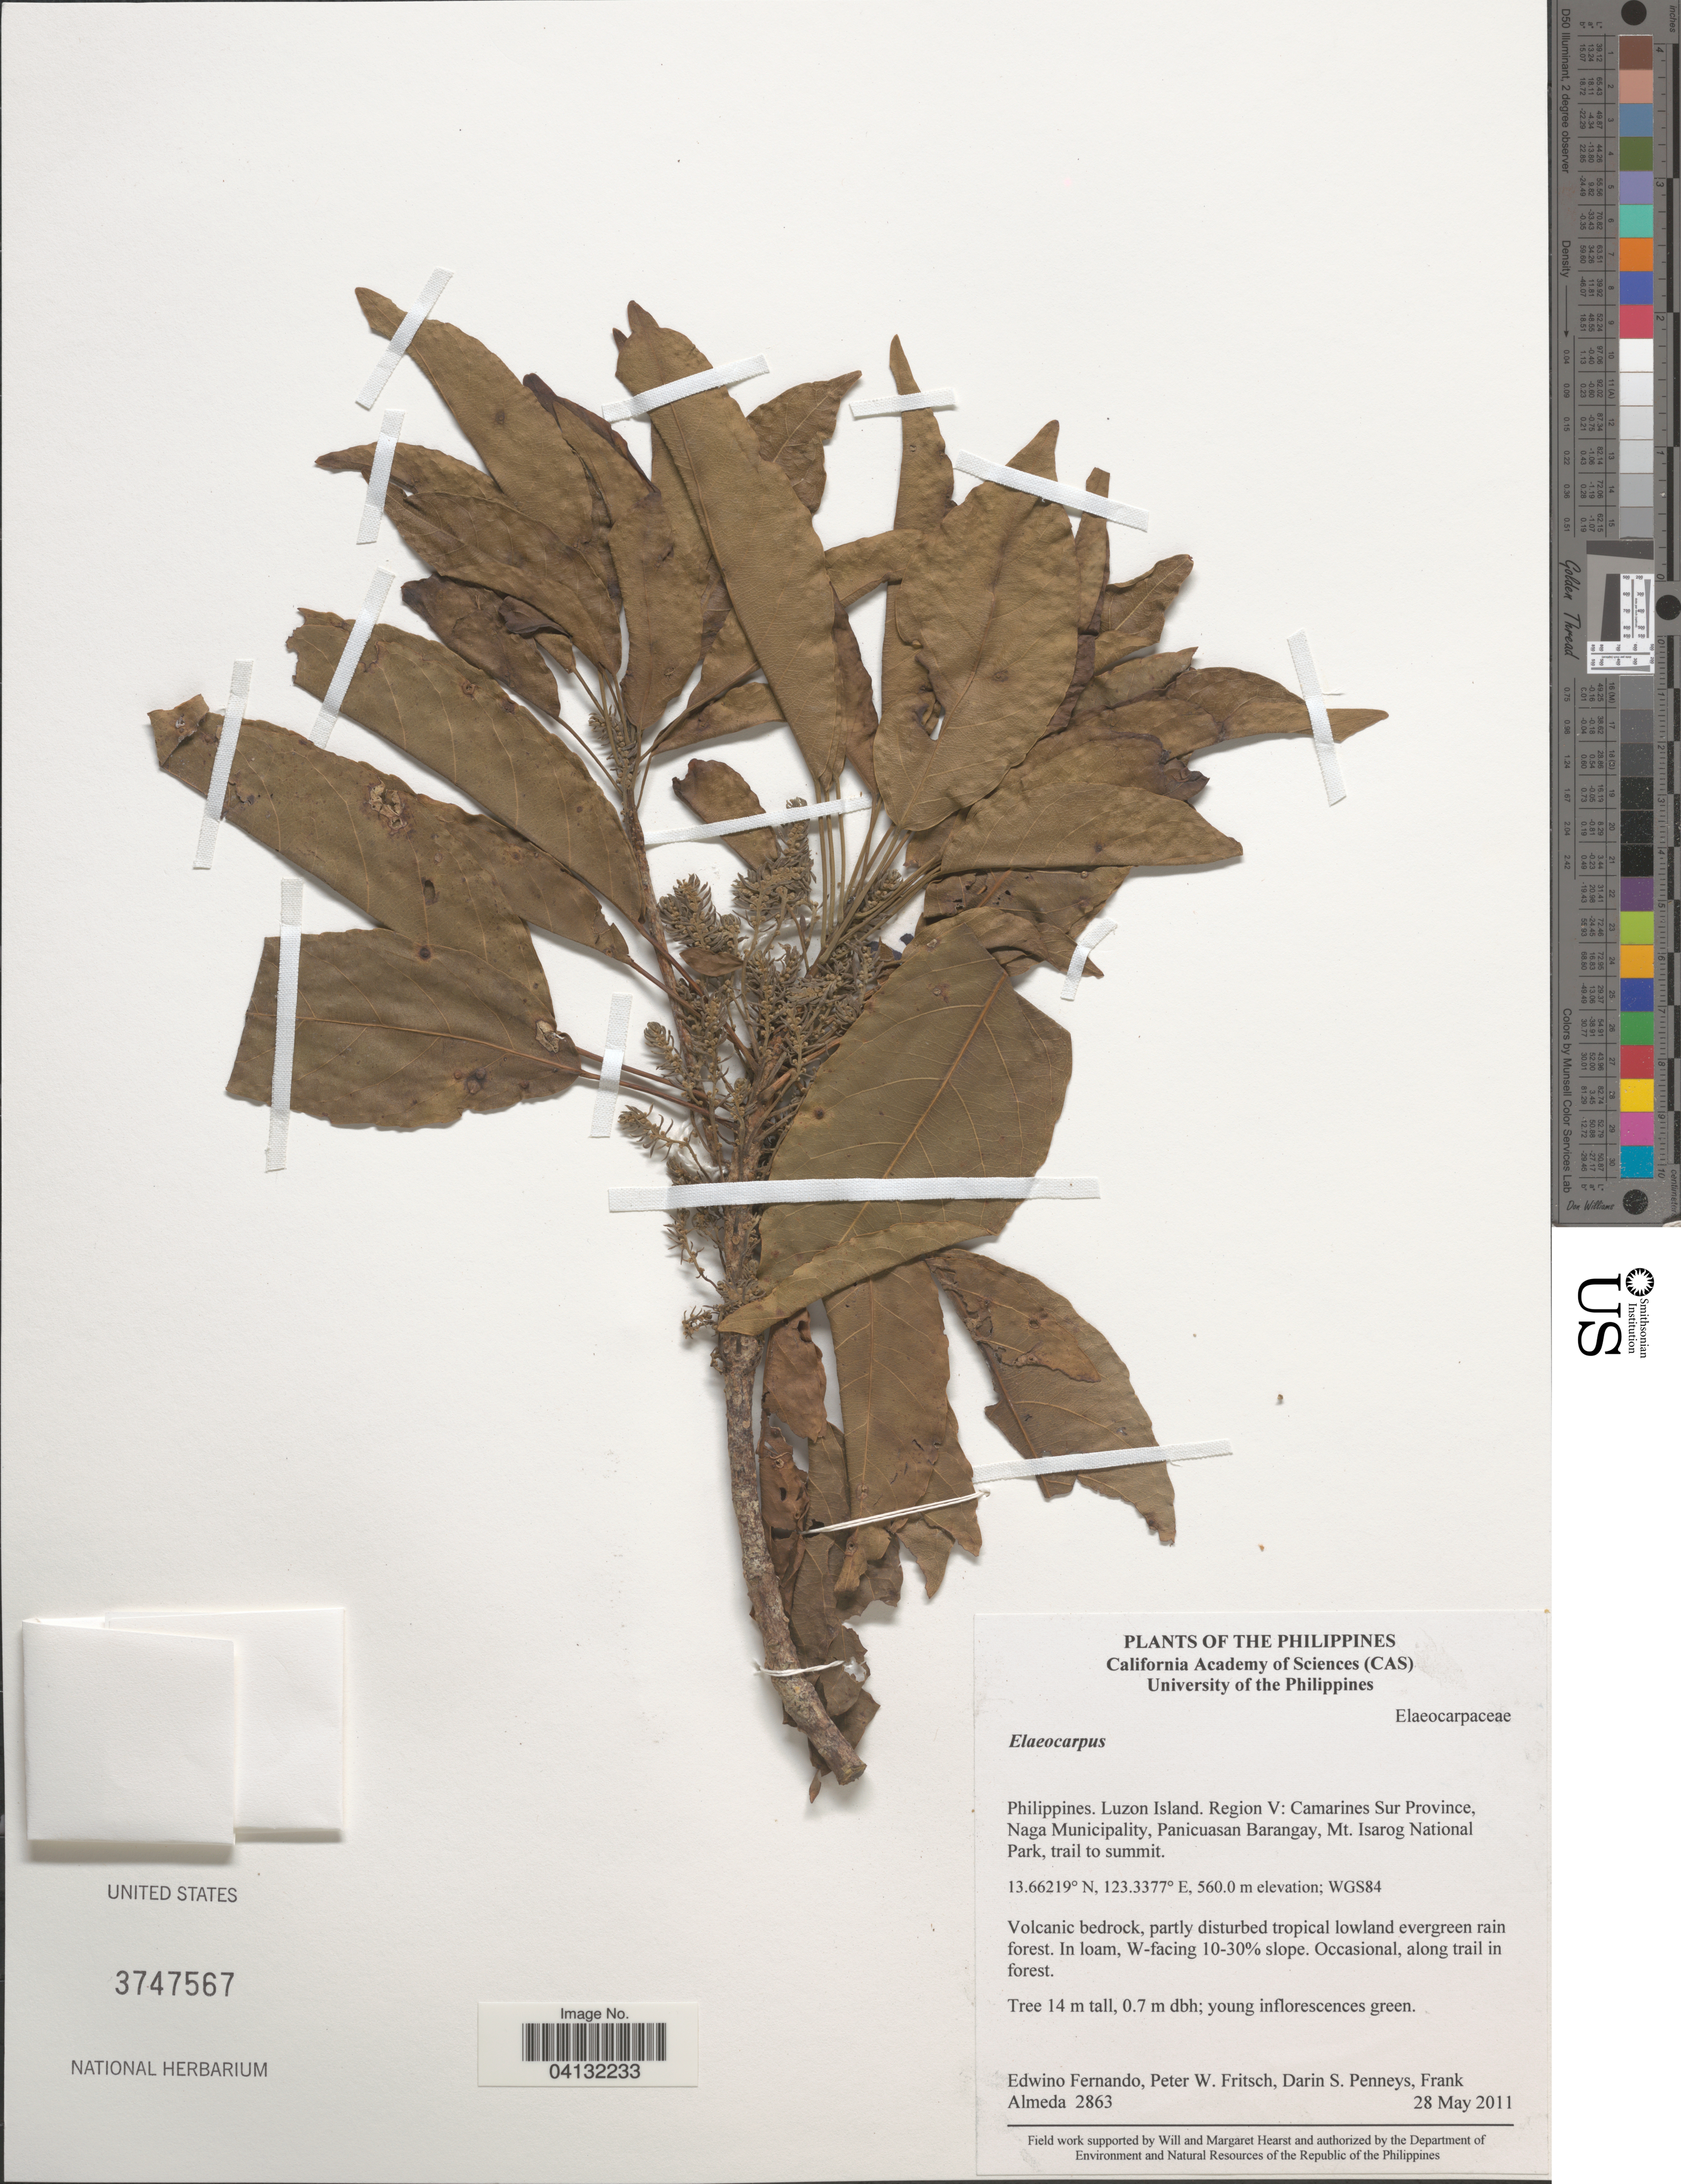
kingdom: Plantae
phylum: Tracheophyta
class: Magnoliopsida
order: Oxalidales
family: Elaeocarpaceae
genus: Elaeocarpus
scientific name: Elaeocarpus sp.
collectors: E. S. Fernando, P. W. Fritsch, D. S. Penneys & F. Almeda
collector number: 2863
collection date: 2011-05-28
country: Philippines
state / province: Bicol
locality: Luzon Island. Region V: Camarines Sur Province, Naga Municipality, Panicuasan Barangay, Mt. Isarog National Park, trail to summit. WGS84. W-facing 10-30% slope.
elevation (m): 560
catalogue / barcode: US 3747567